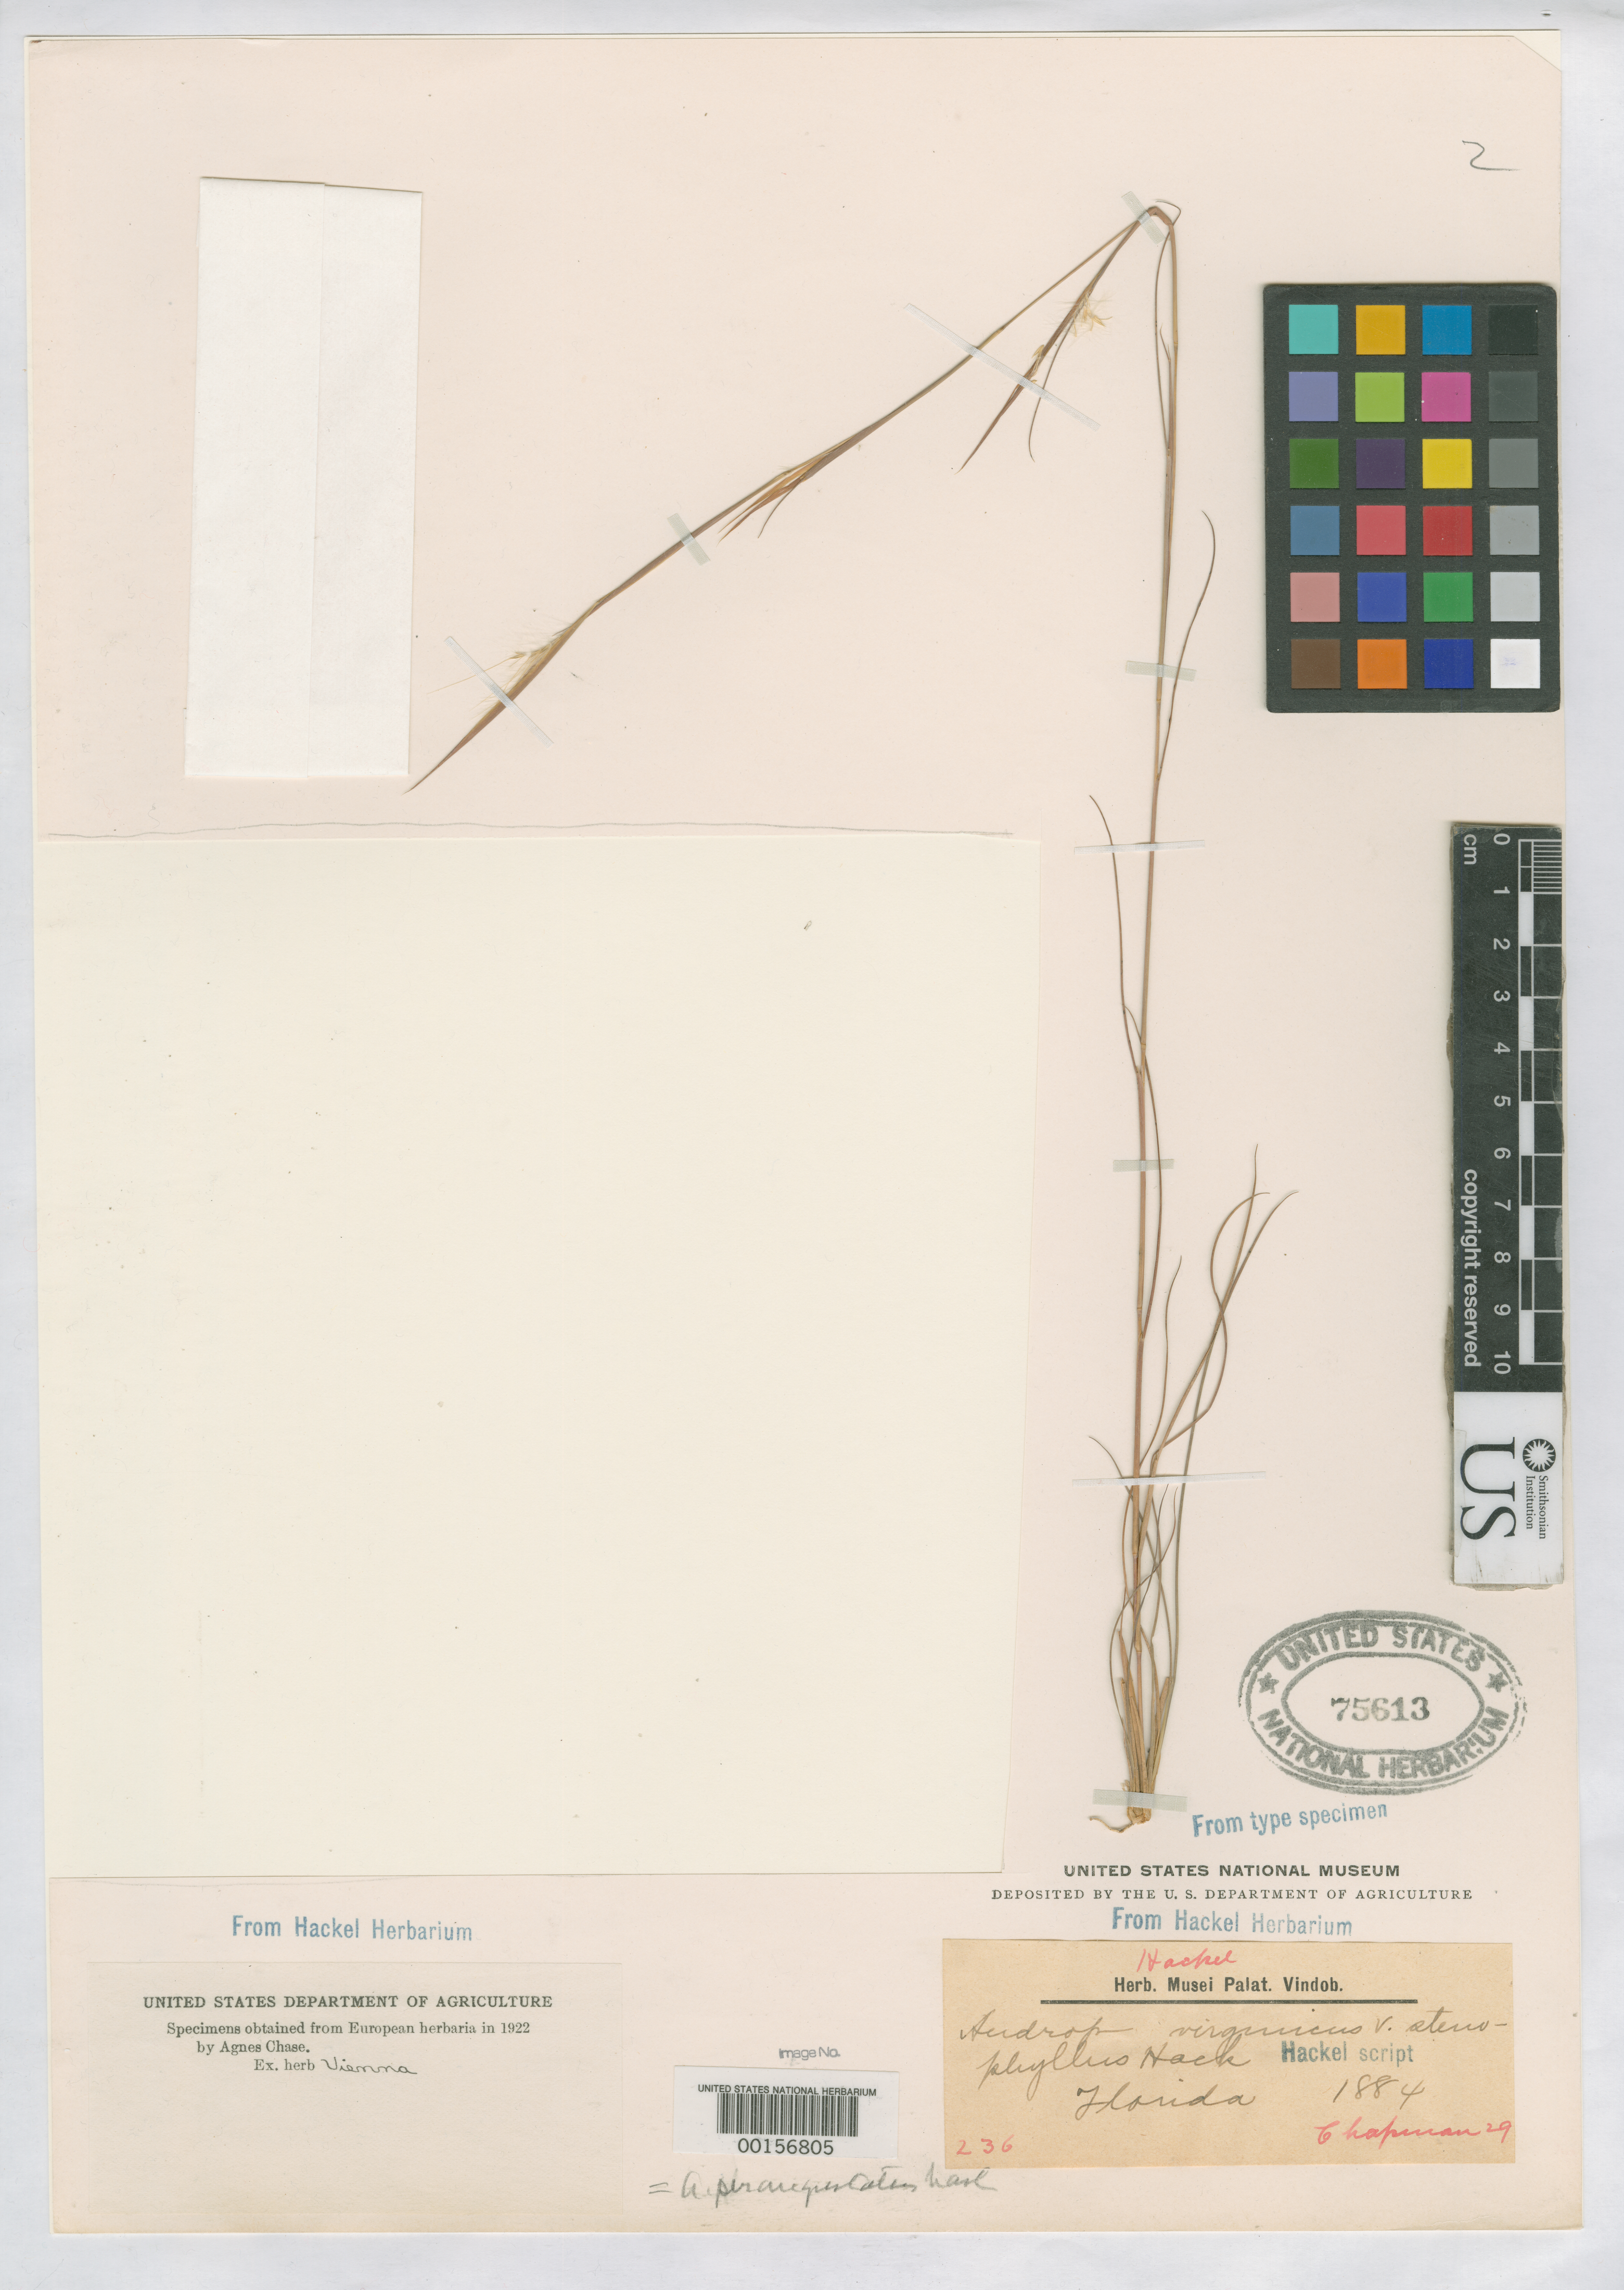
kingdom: Plantae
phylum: Tracheophyta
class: Liliopsida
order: Poales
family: Poaceae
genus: Andropogon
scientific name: Andropogon virginicus subvar. stenophyllus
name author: Hack.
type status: Type Fragment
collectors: A. W. Chapman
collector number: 29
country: United States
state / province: Florida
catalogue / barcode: US 75613